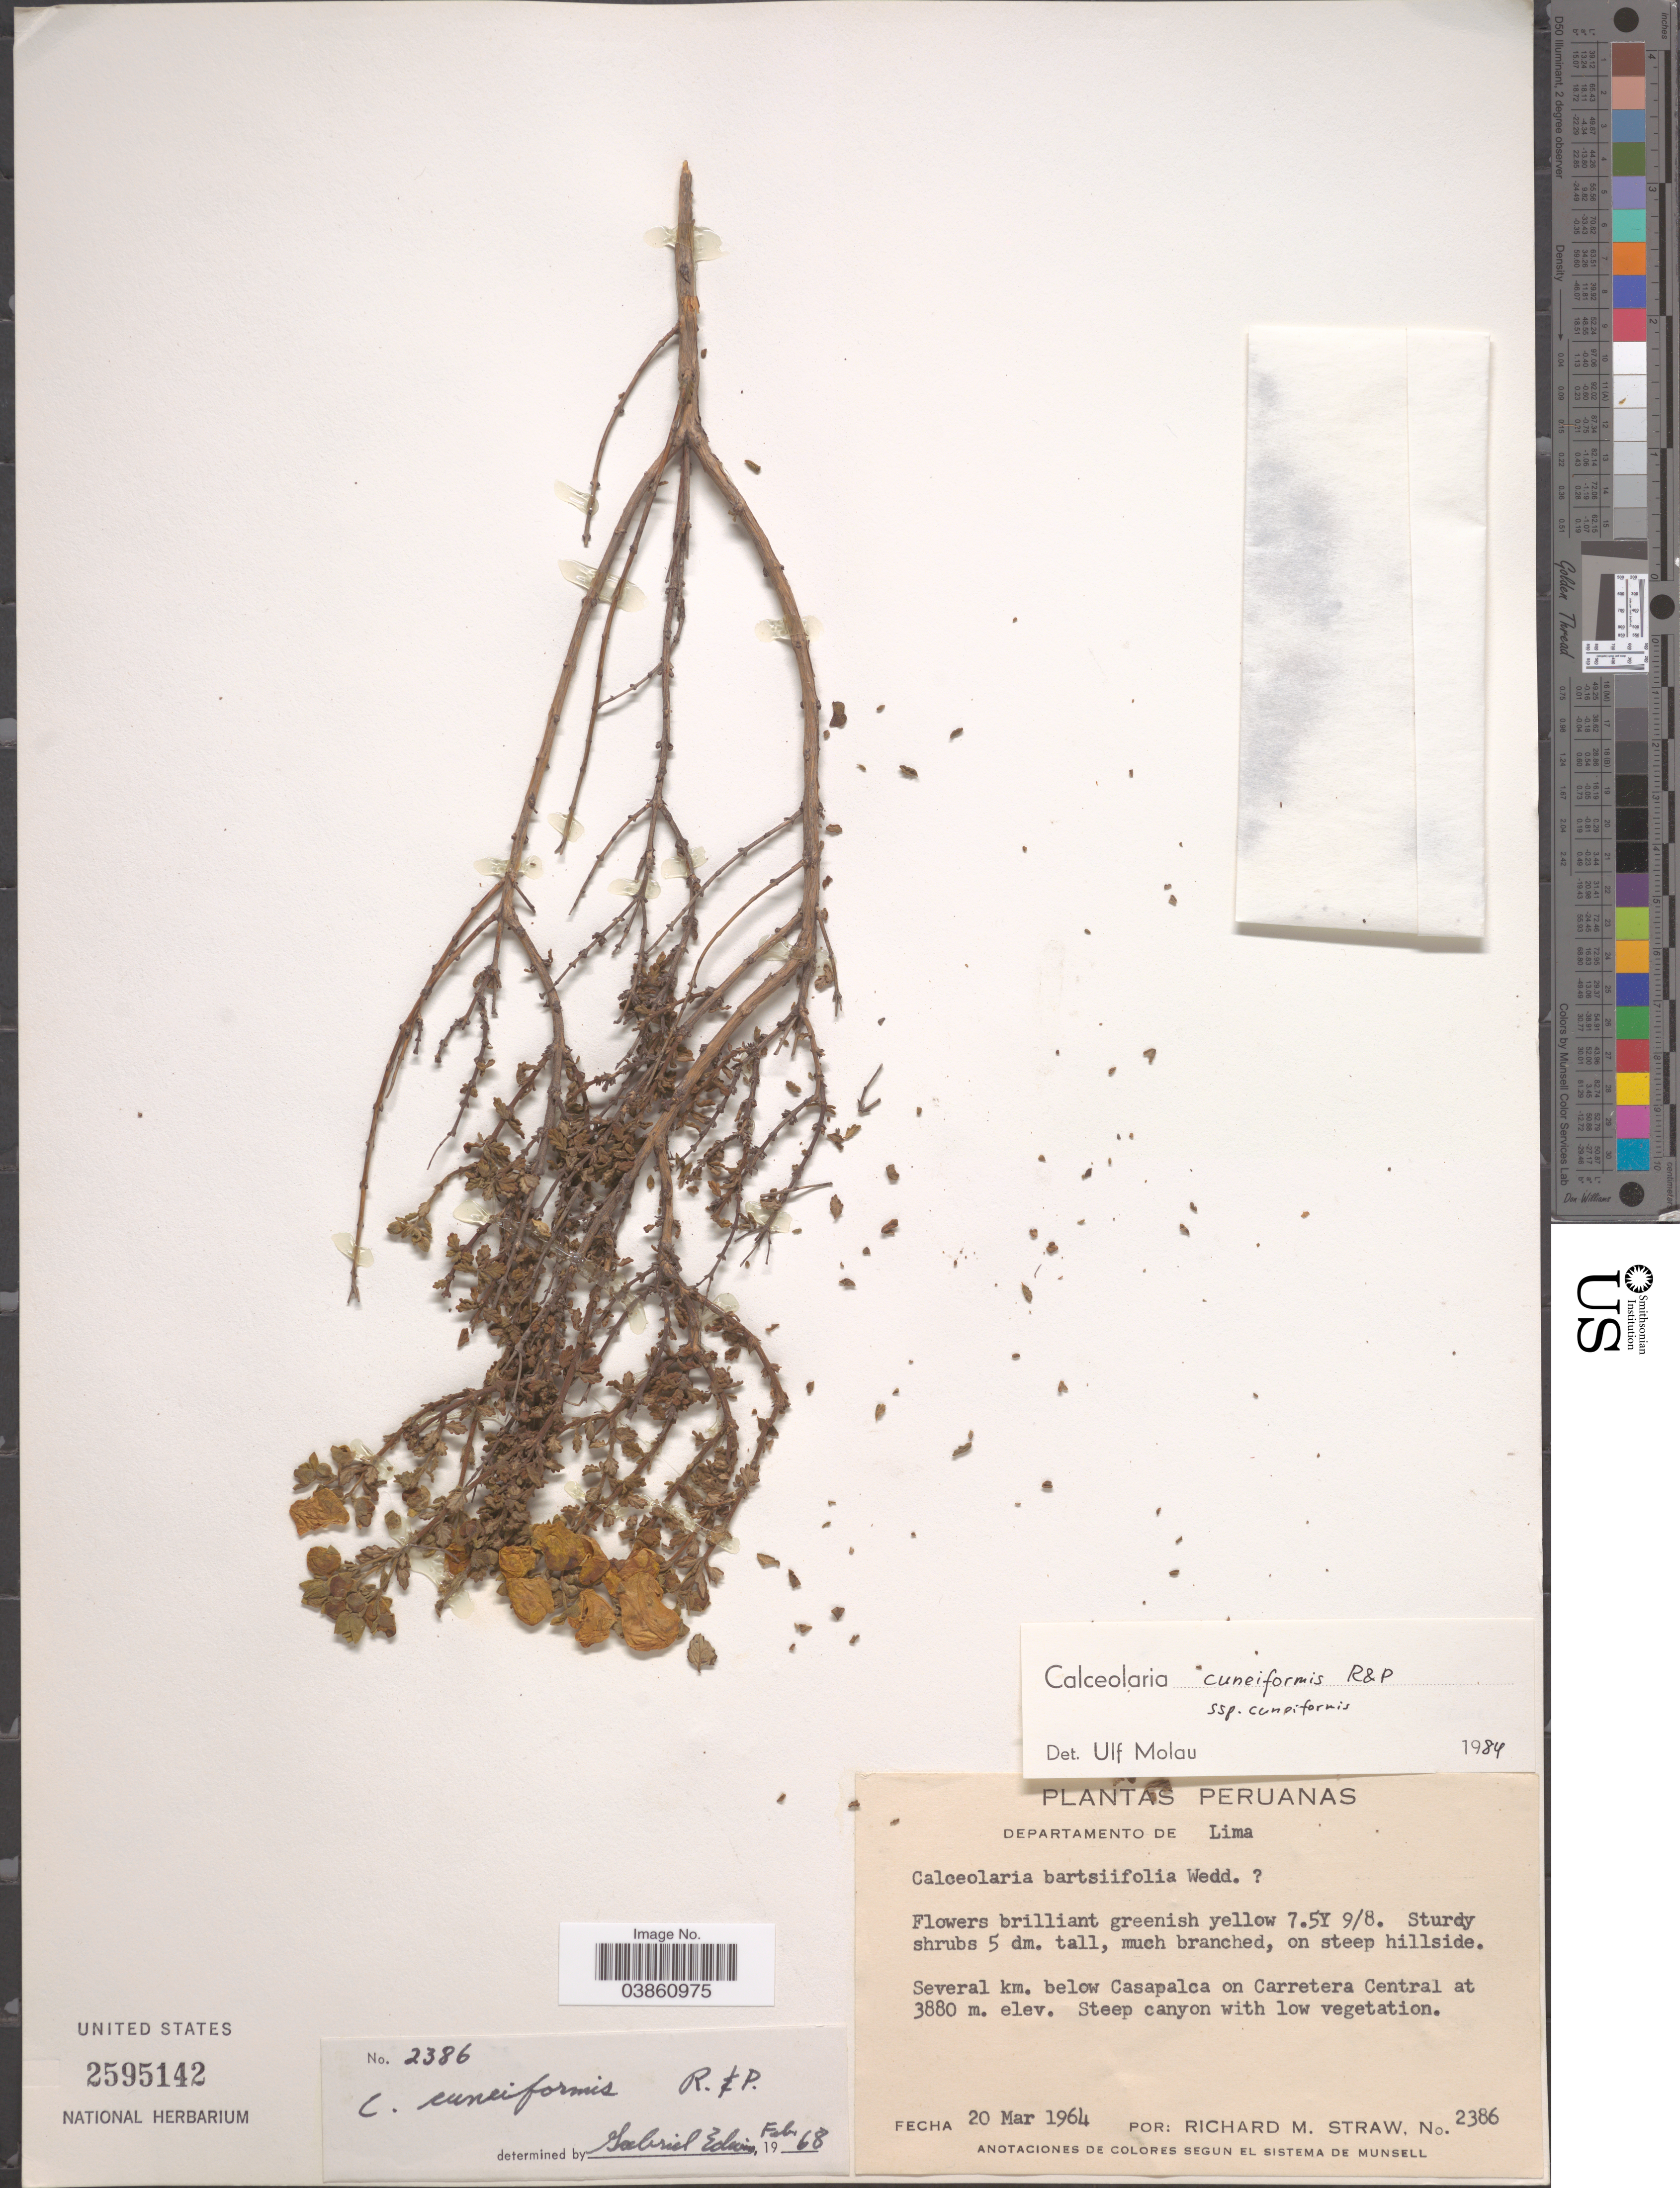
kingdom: Plantae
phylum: Tracheophyta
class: Magnoliopsida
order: Lamiales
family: Calceolariaceae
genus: Calceolaria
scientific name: Calceolaria cuneiformis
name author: Ruiz & Pav.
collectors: R. M. Straw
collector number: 2386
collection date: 1964-03-20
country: Peru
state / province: Lima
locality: Departamento de Lima. Several km. below Casapalca on Carretera Central.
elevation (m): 3880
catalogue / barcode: US 2595142